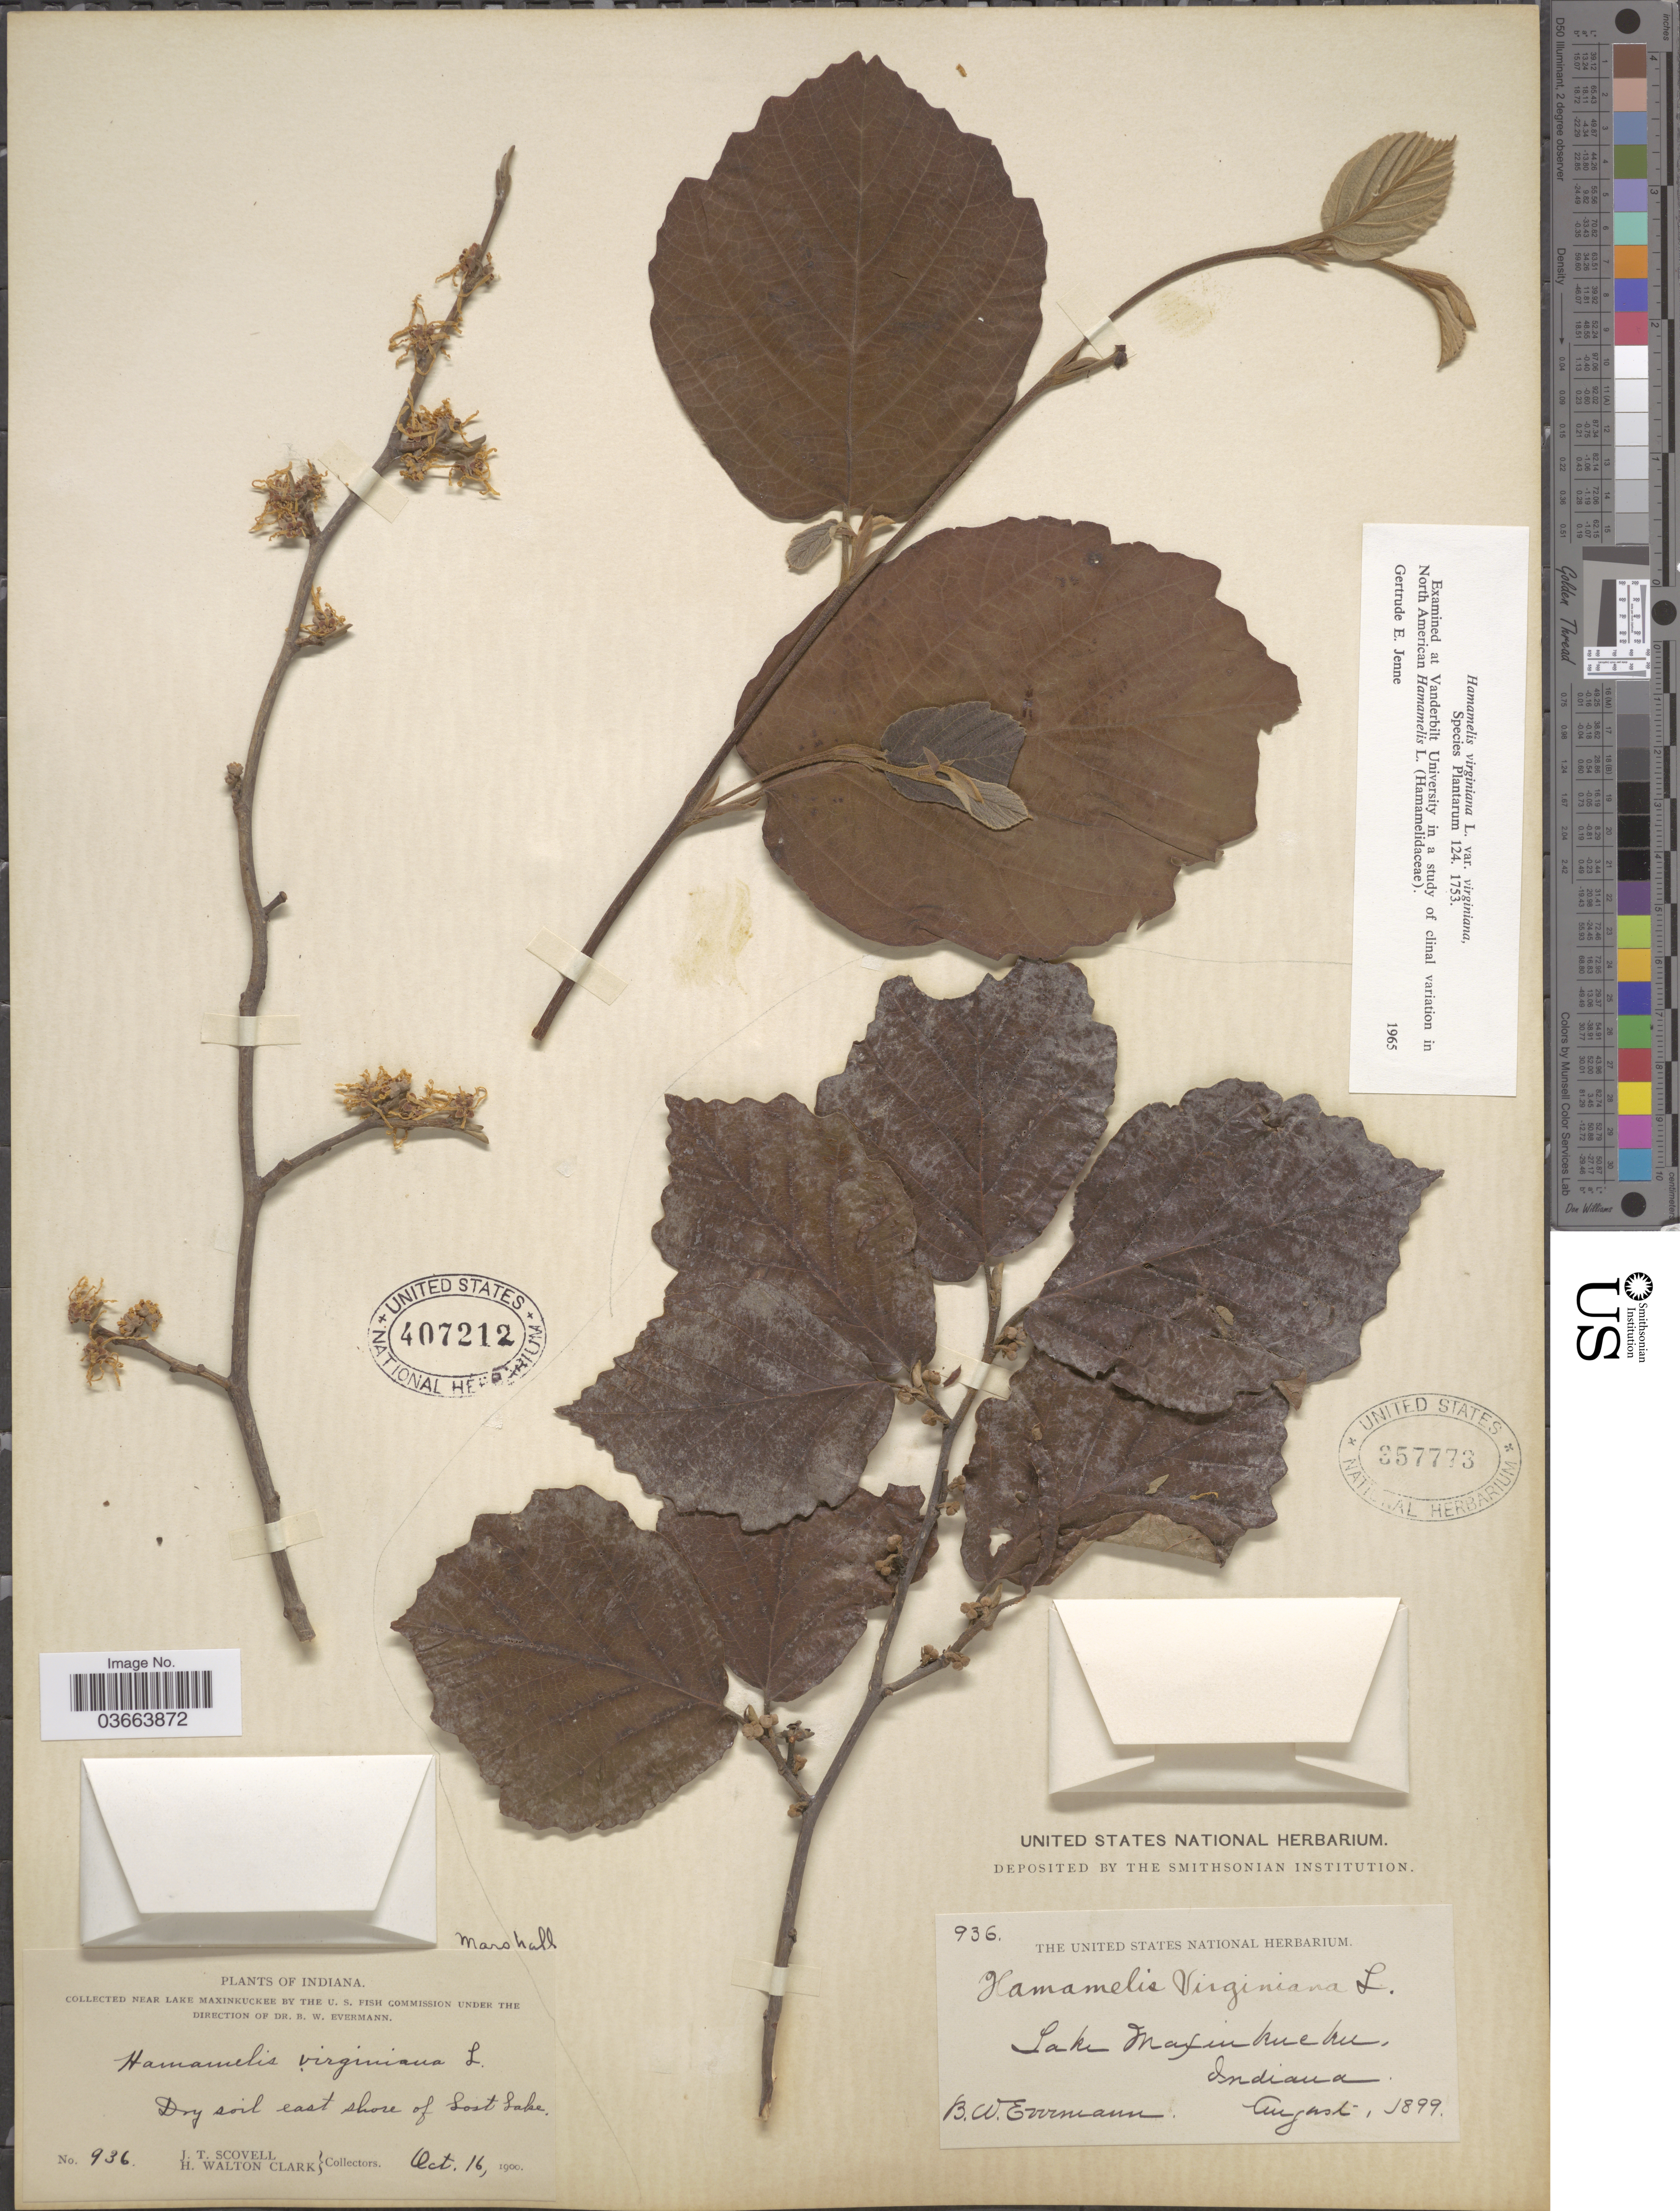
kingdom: Plantae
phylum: Tracheophyta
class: Magnoliopsida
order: Saxifragales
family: Hamamelidaceae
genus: Hamamelis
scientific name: Hamamelis virginiana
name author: L.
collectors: B. W. Evermann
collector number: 936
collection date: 1899-08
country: United States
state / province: Indiana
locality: Lake Maxinkuckee.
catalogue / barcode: US 357773-2